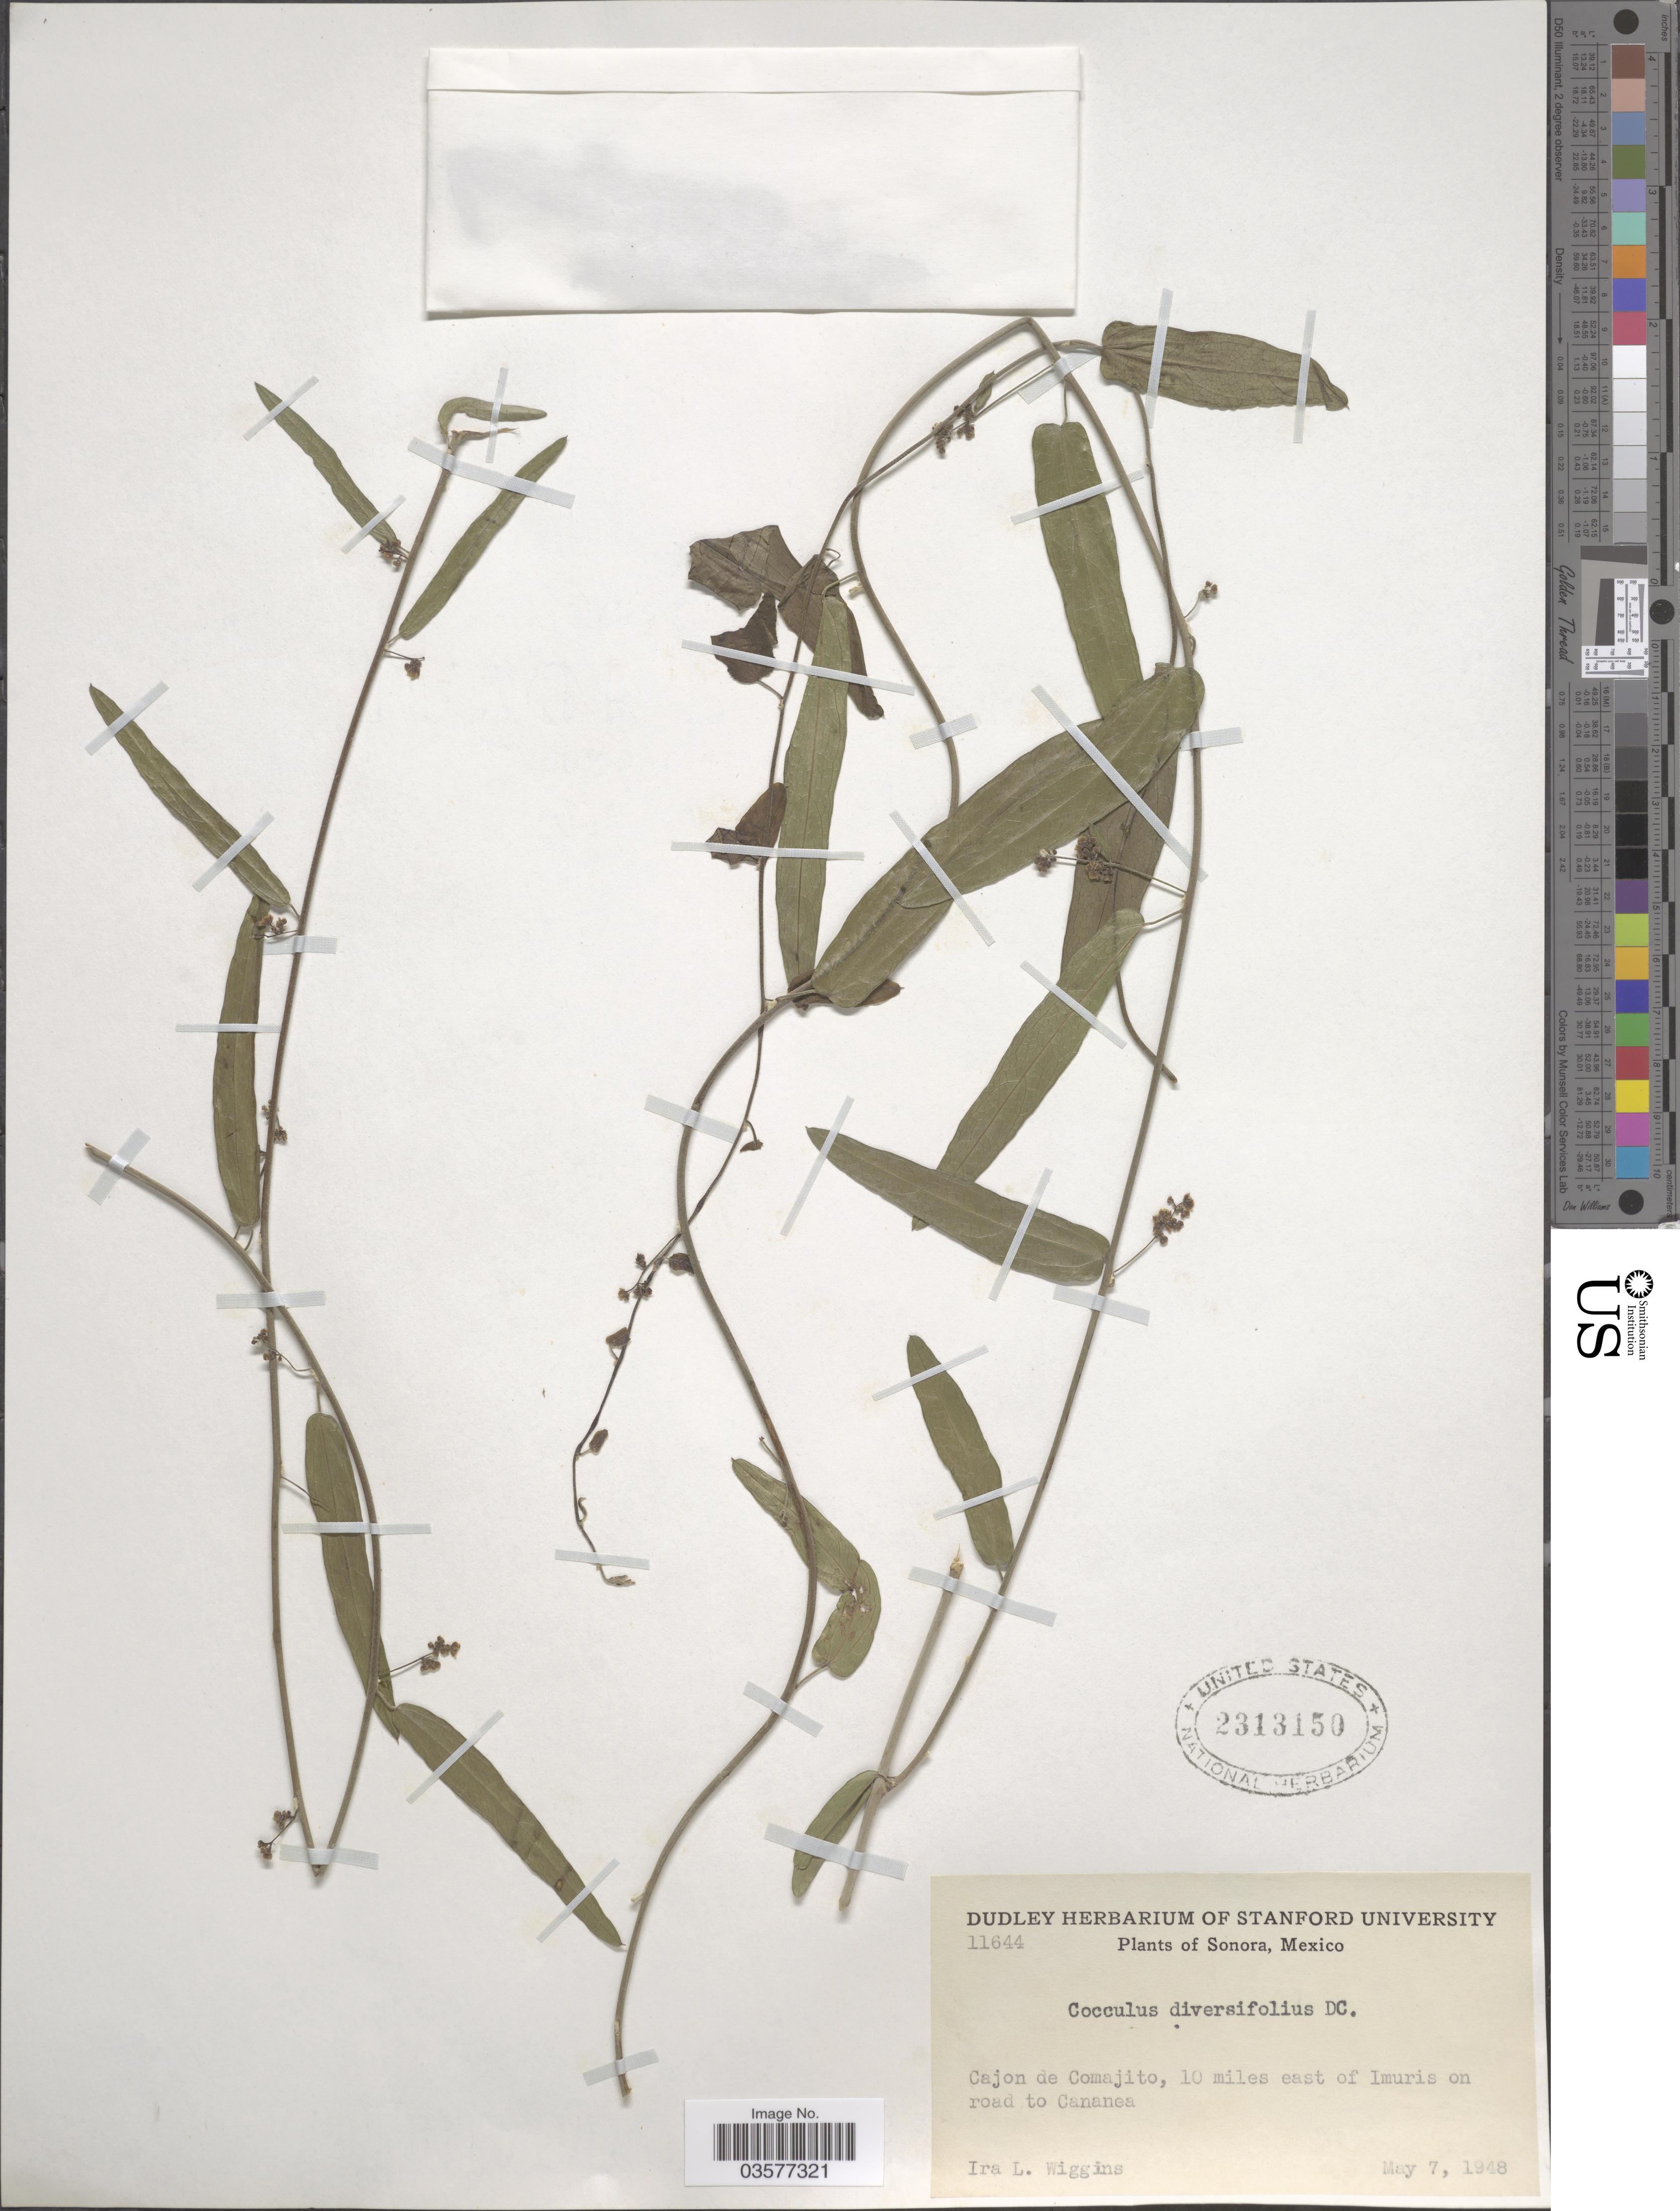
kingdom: Plantae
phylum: Tracheophyta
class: Magnoliopsida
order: Ranunculales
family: Menispermaceae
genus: Cocculus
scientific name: Cocculus diversifolius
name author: DC.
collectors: I. L. Wiggins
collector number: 11644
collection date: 1948-05-07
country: Mexico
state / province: Sonora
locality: Cajon de Comajito, 10 miles east of Imuris on road to Cananea.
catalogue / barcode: US 2313150